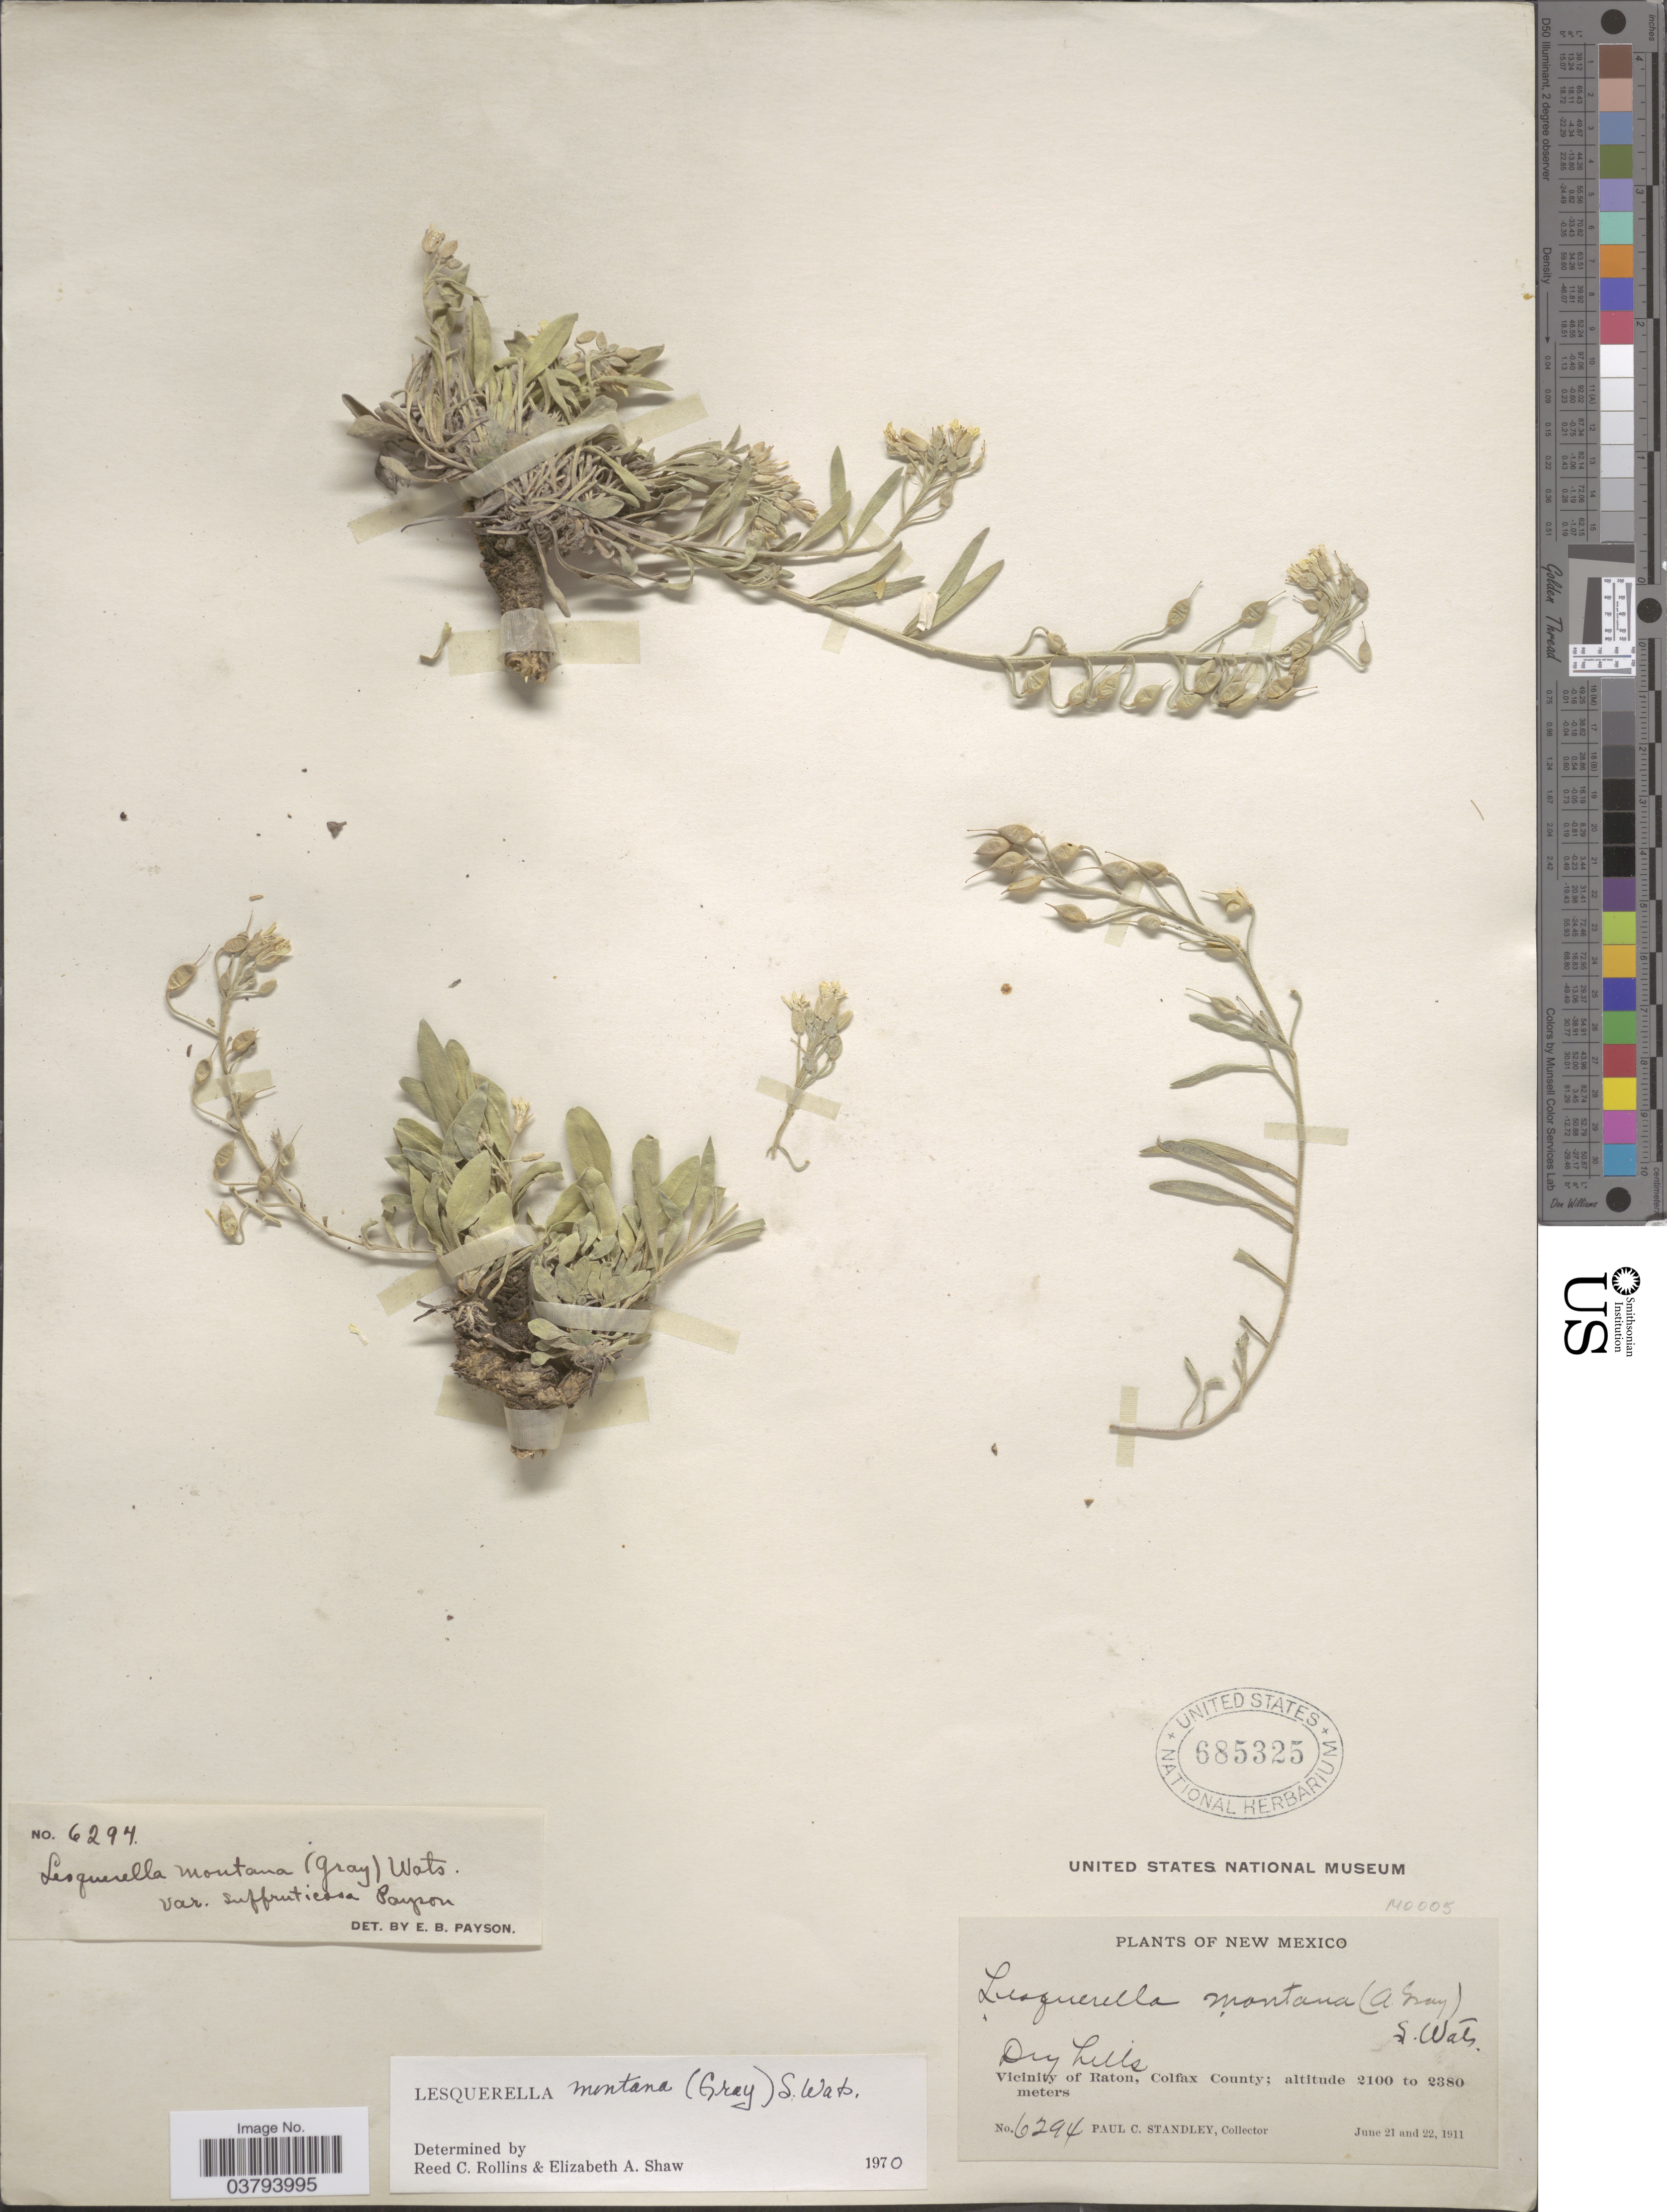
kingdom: Plantae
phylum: Tracheophyta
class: Magnoliopsida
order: Brassicales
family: Brassicaceae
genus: Lesquerella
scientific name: Lesquerella montana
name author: (A. Gray) S. Watson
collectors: P. C. Standley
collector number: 6294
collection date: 1911-06-21/1911-06-22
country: United States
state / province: New Mexico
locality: Vicinity of Raton, Colfax County.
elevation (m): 2100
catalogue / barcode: US 685325